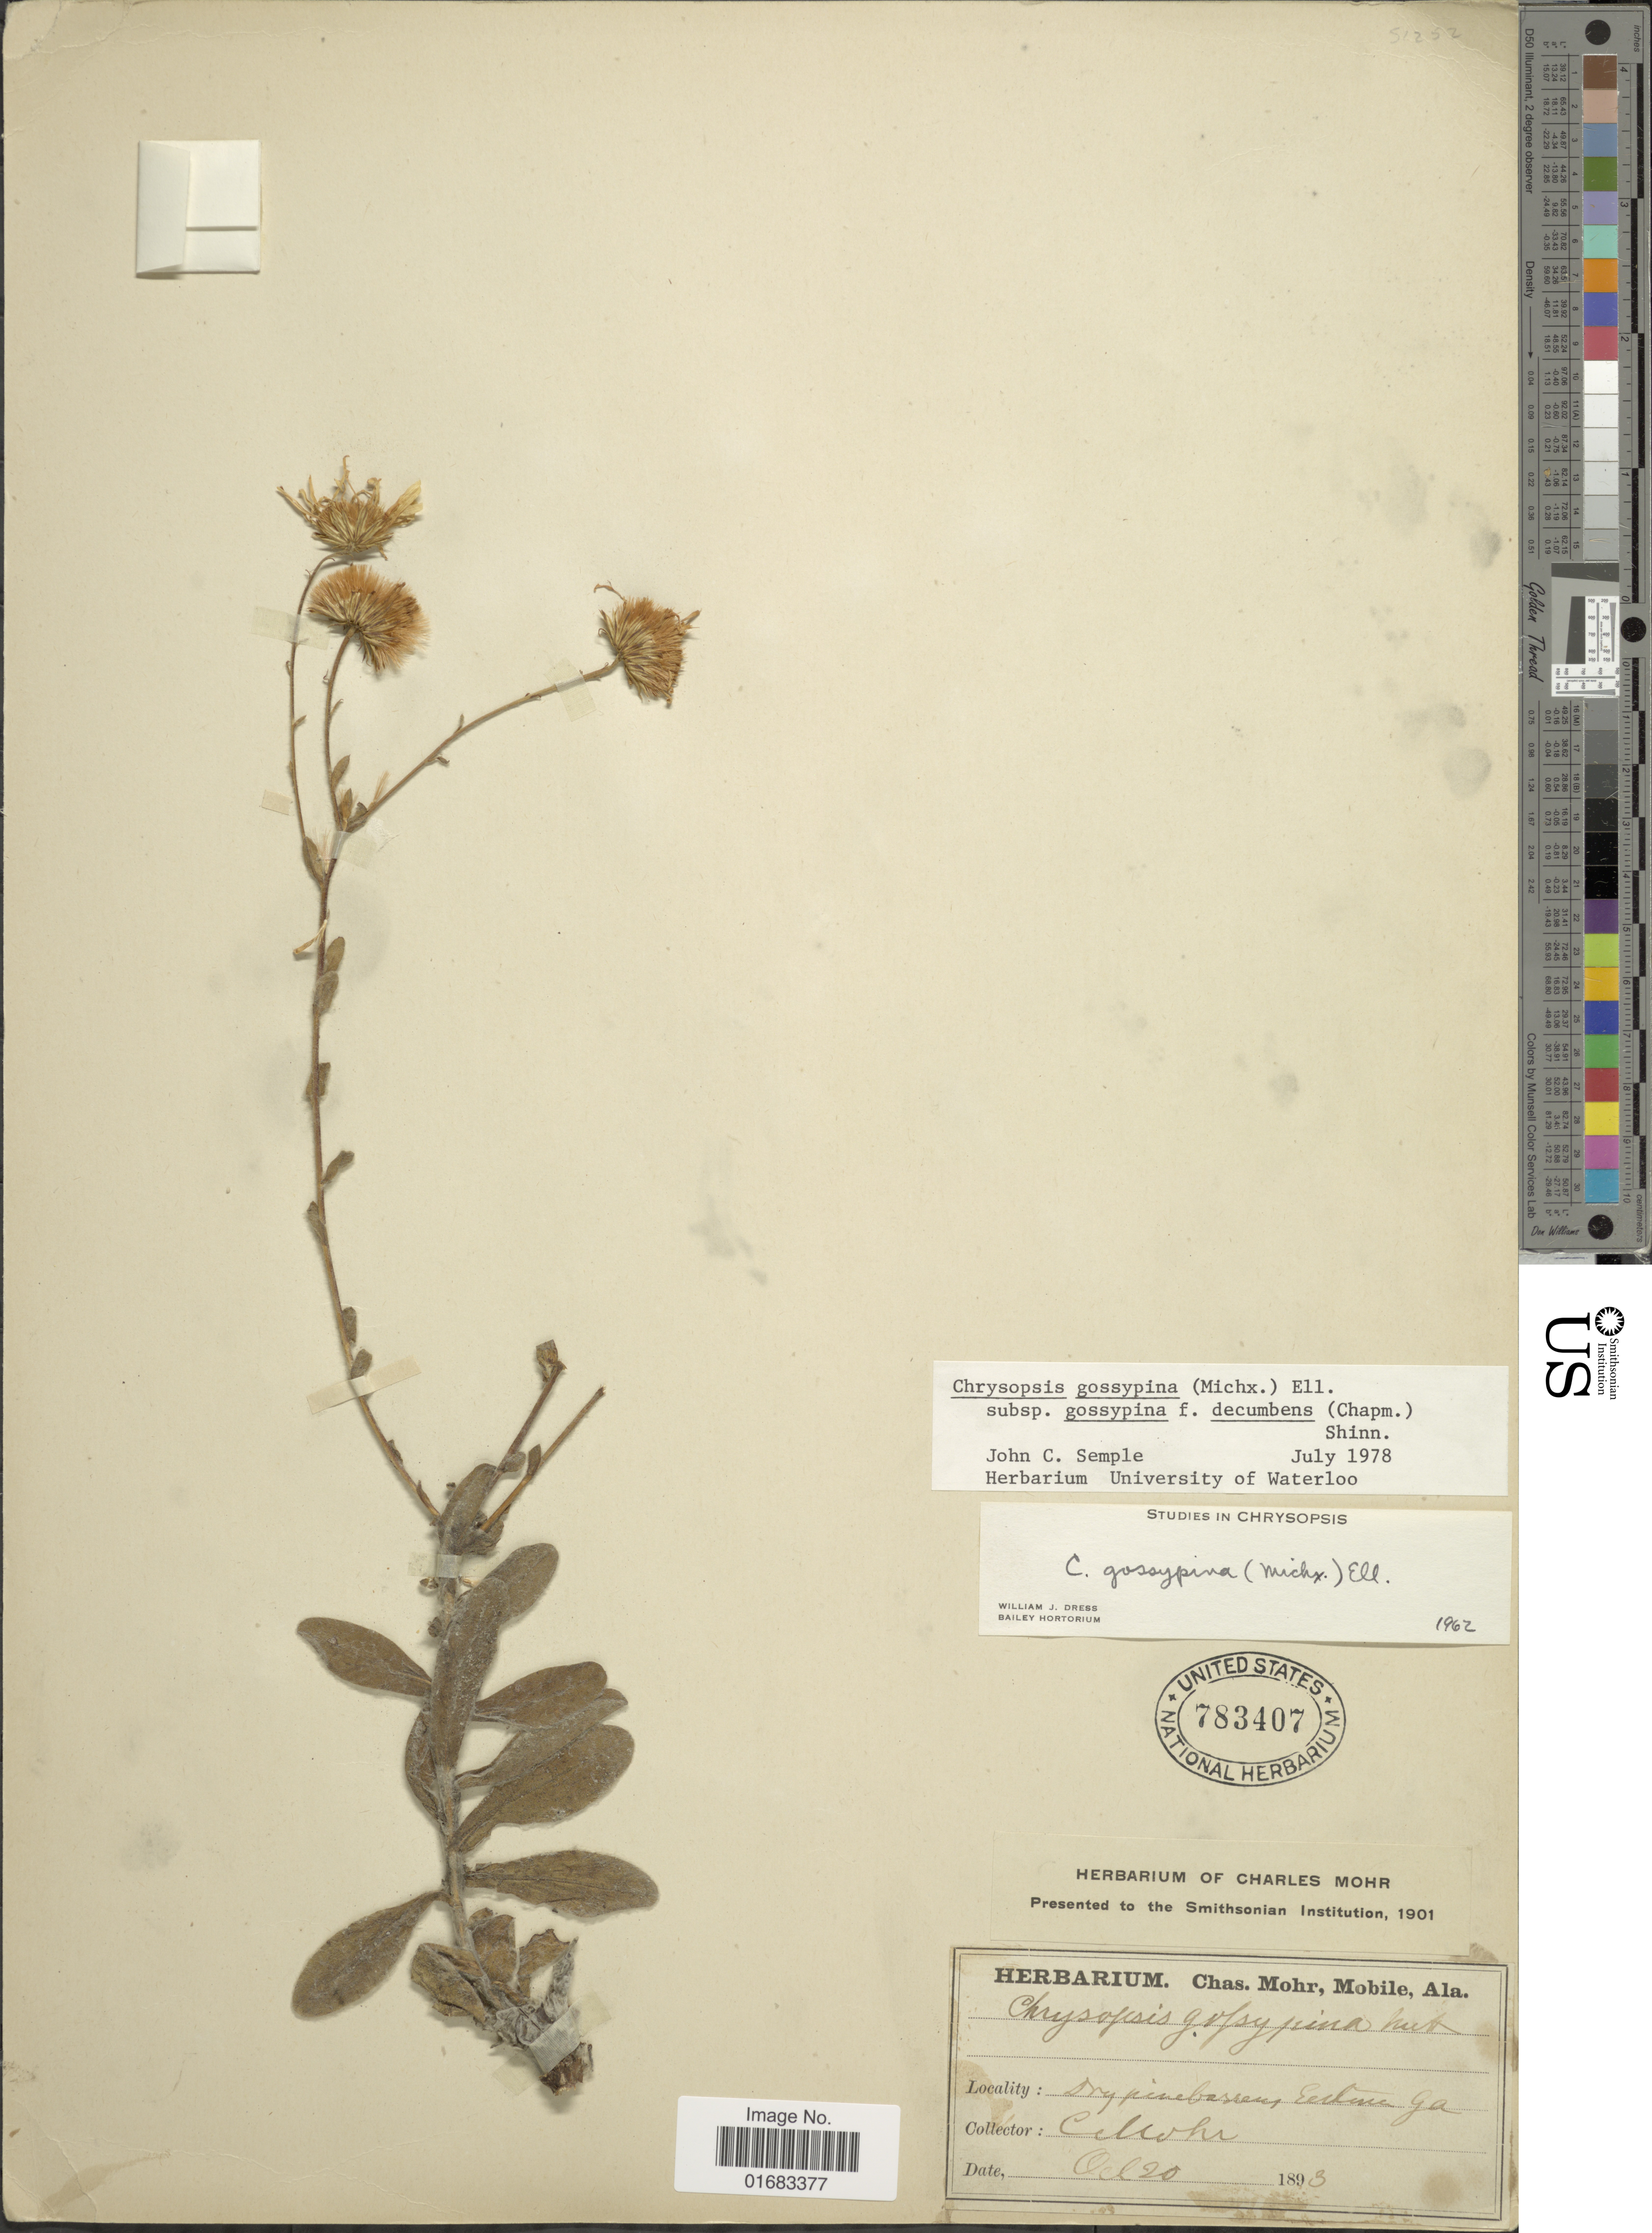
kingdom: Plantae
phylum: Tracheophyta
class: Magnoliopsida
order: Asterales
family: Asteraceae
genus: Chrysopsis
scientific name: Chrysopsis gossypina f. decumbens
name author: (Chapm.) R.K. Godfrey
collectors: C. T. Mohr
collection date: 1893-10-20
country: United States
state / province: Georgia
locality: Dry pine barrens, Eikma.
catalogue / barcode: US 783407